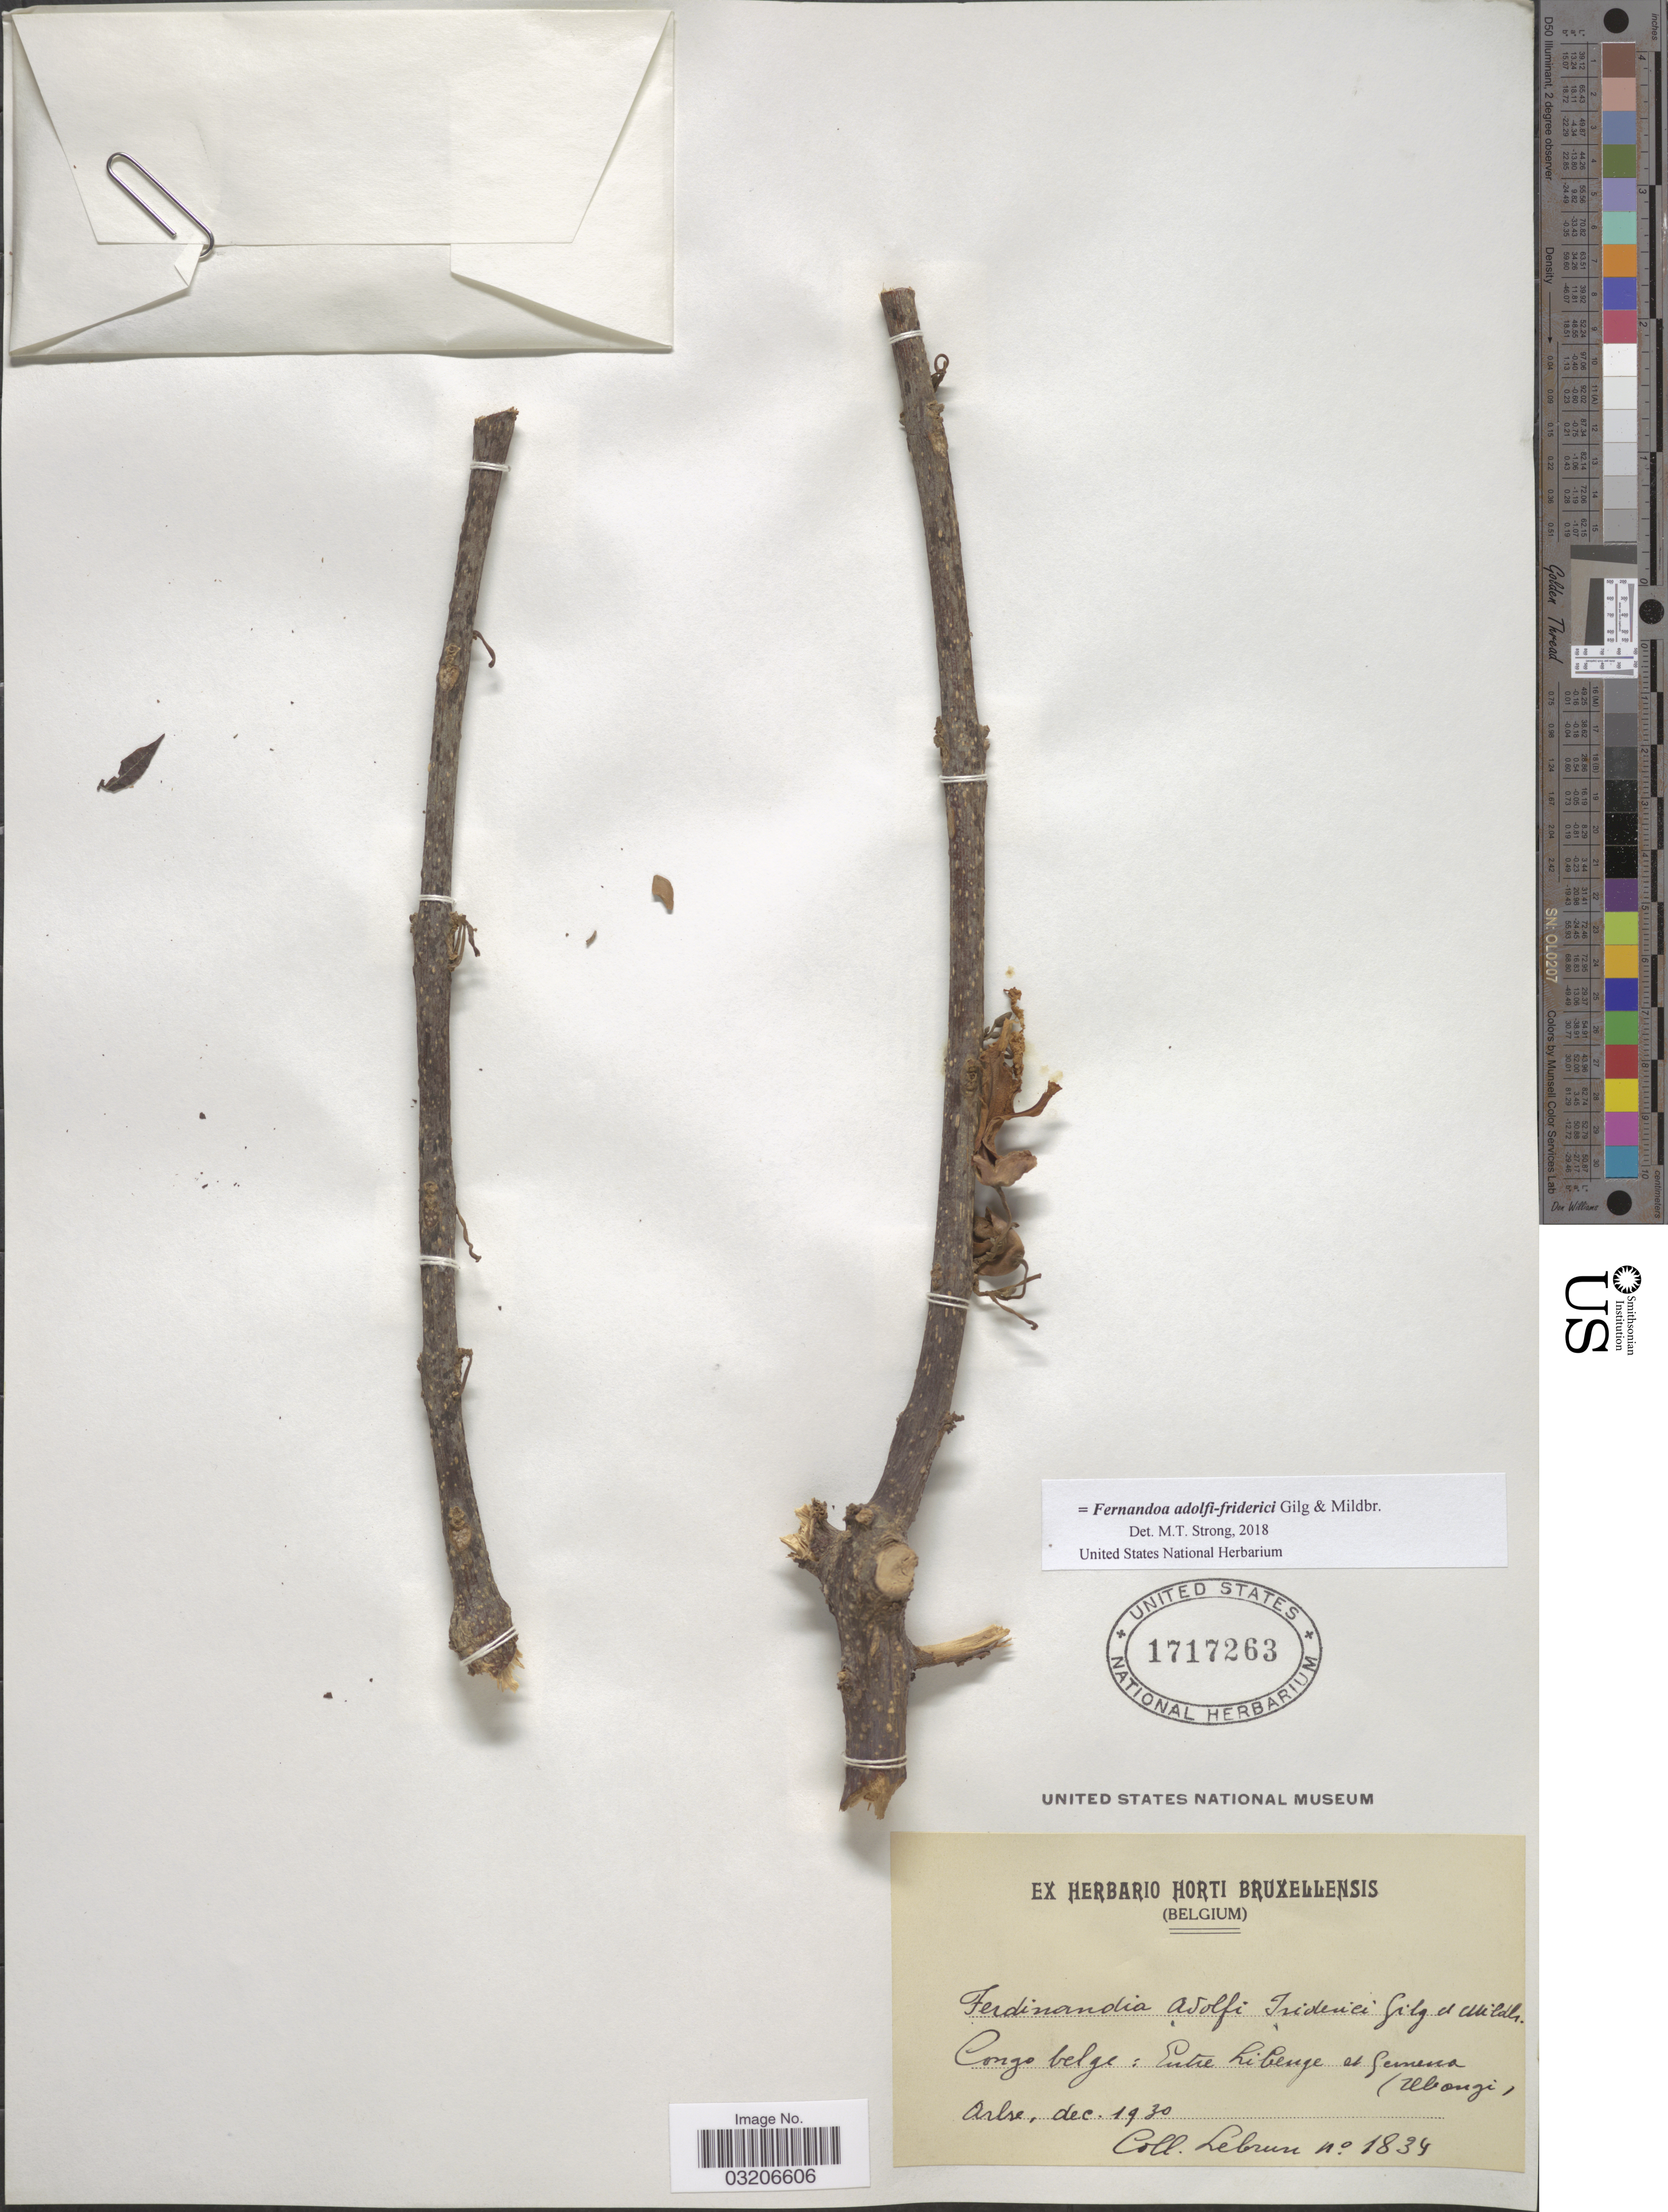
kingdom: Plantae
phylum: Tracheophyta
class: Magnoliopsida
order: Lamiales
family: Bignoniaceae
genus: Fernandoa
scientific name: Fernandoa adolfi-friderici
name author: Gilg & Mildbr.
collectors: J.A. Lebrun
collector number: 1834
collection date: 1930-12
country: Congo, Democratic Republic of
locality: Congo Belge: Entre Libenge et Gemena (Ubangi).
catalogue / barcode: US 1717263